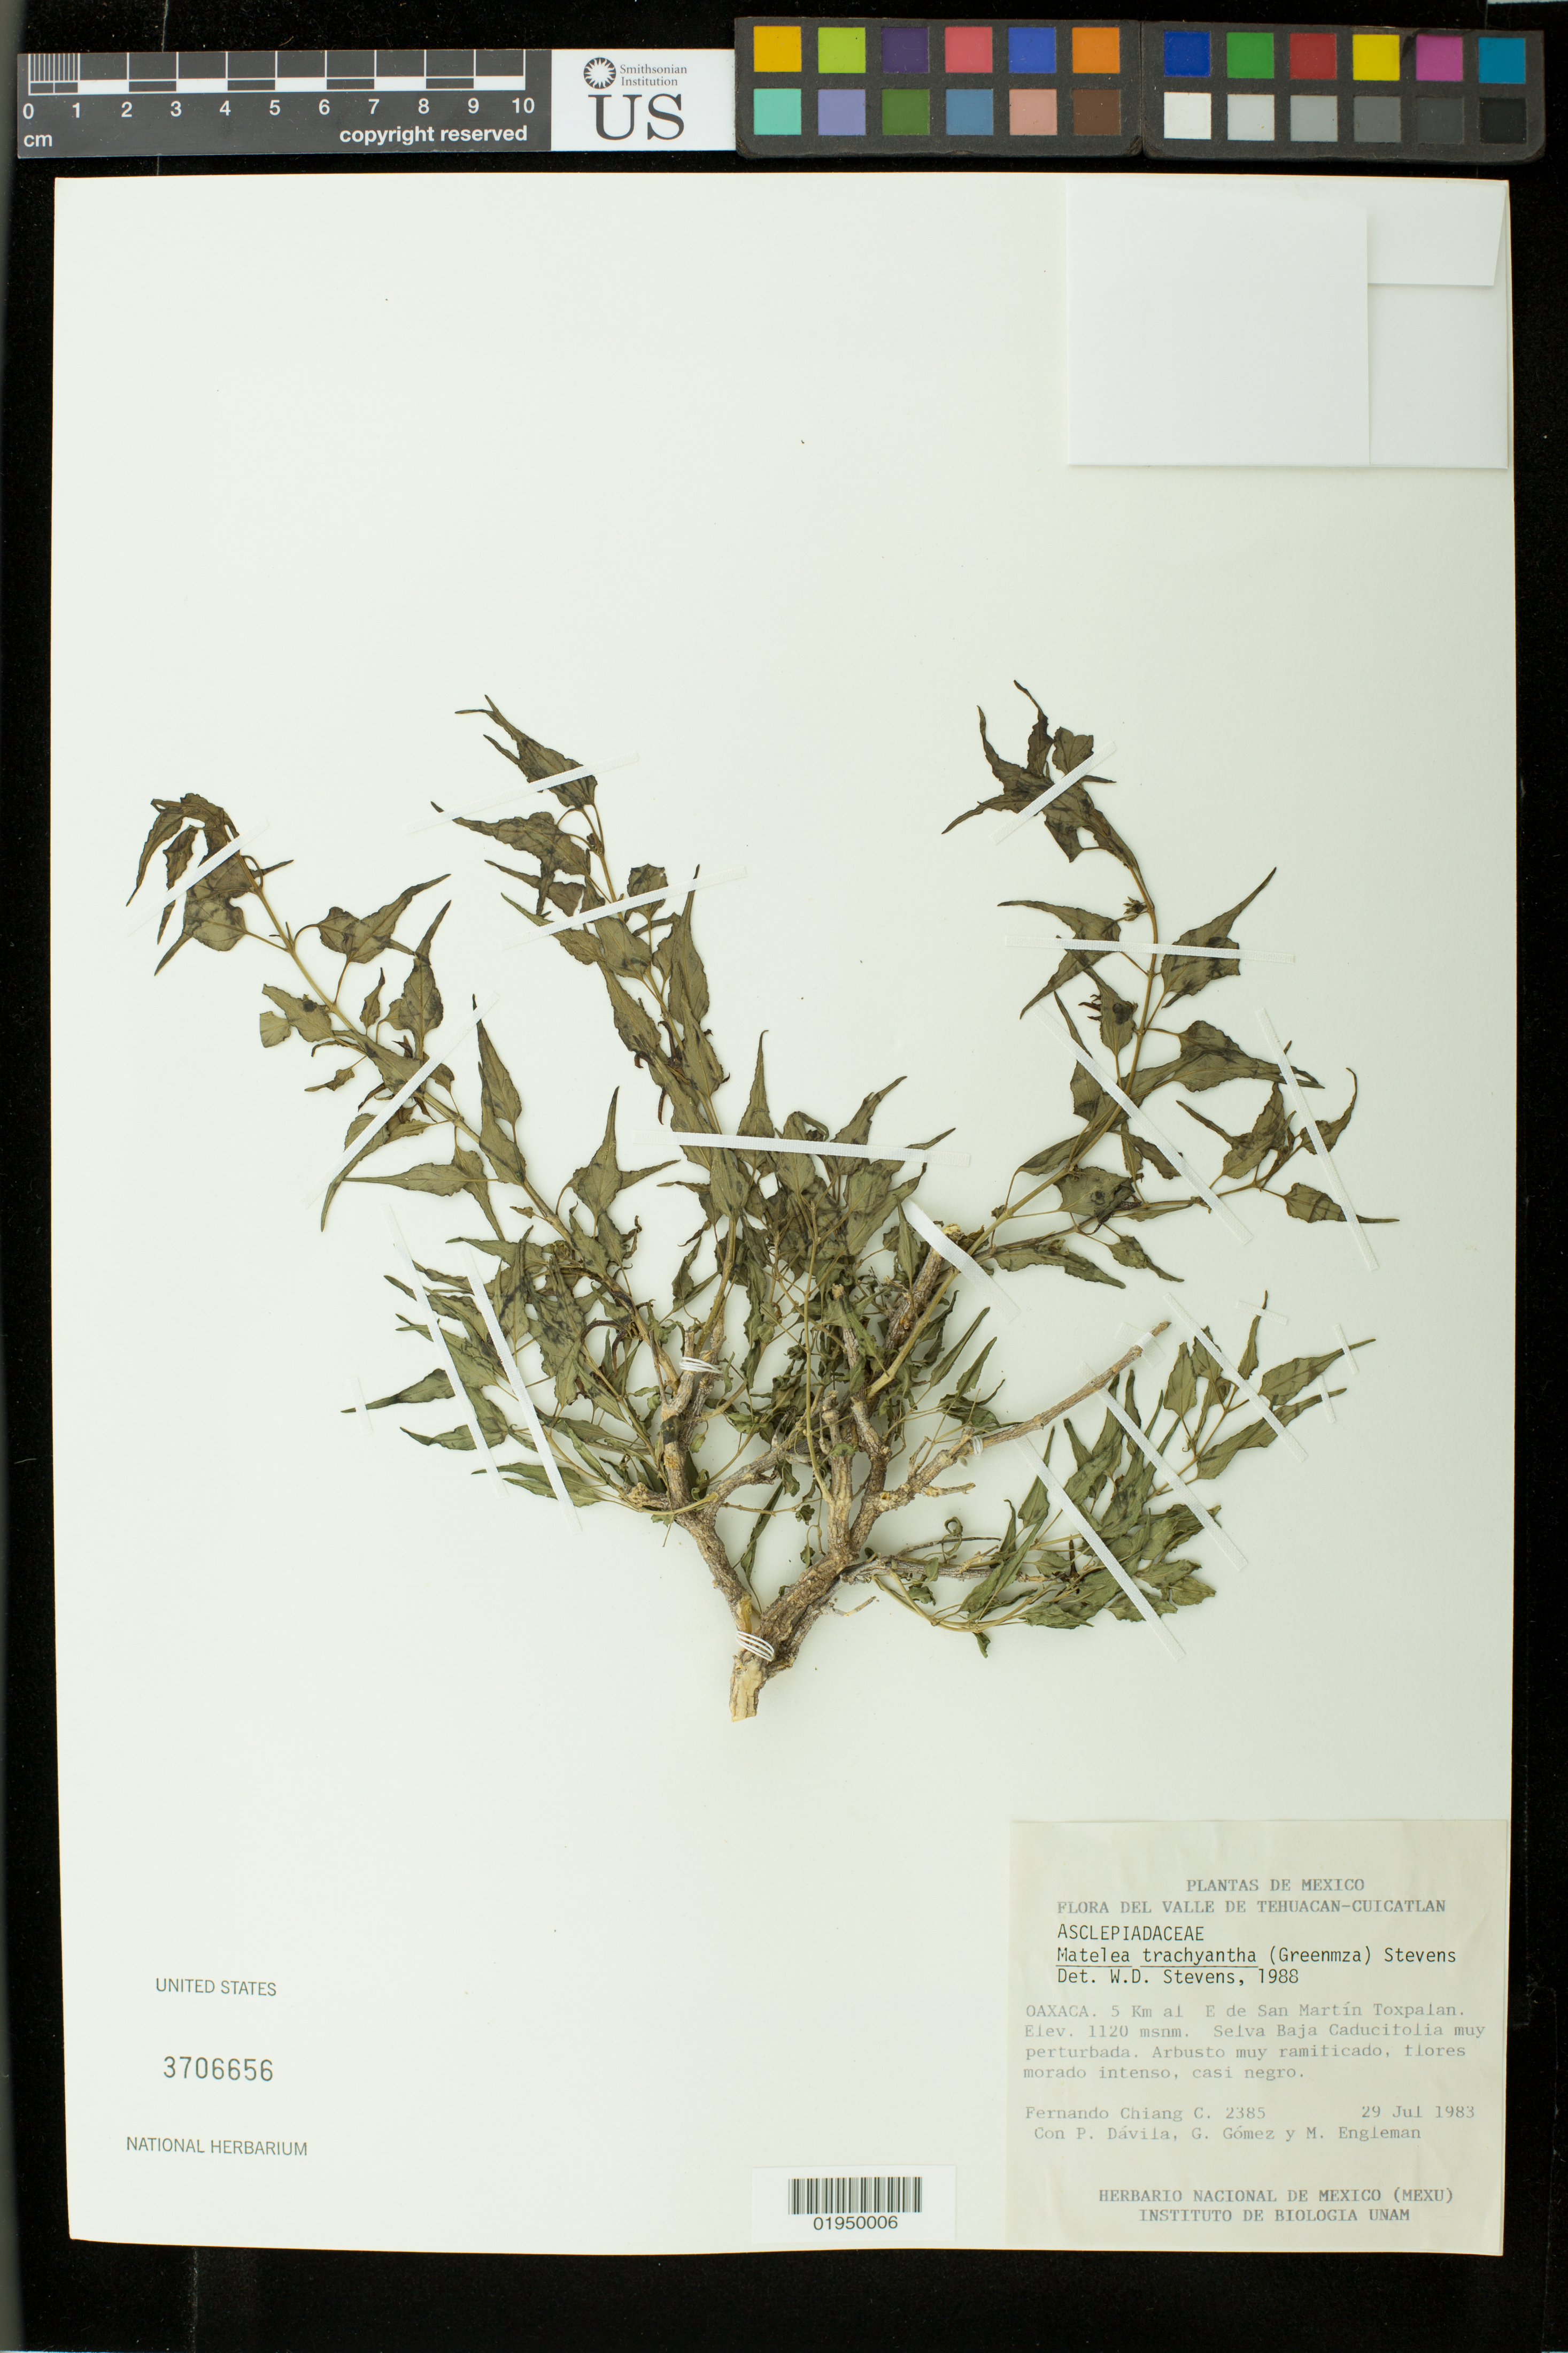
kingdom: Plantae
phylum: Tracheophyta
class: Magnoliopsida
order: Gentianales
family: Apocynaceae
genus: Matelea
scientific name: Matelea trachyantha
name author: (Greenm.) W.D. Stevens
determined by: Stevens, W. Douglas, Missouri Botanical Garden (MO)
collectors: F. Chiang C., P. Dávila, G. Gomez & M. Engleman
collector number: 2385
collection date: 1983-07-29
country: Mexico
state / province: Oaxaca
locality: Flora del Valle de Tehuacan-Cuicatlan. 5 km al E de San Martin Toxpalan.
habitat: Selva Baja Caducifolia muy perturbada.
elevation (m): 1120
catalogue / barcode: US 3706656